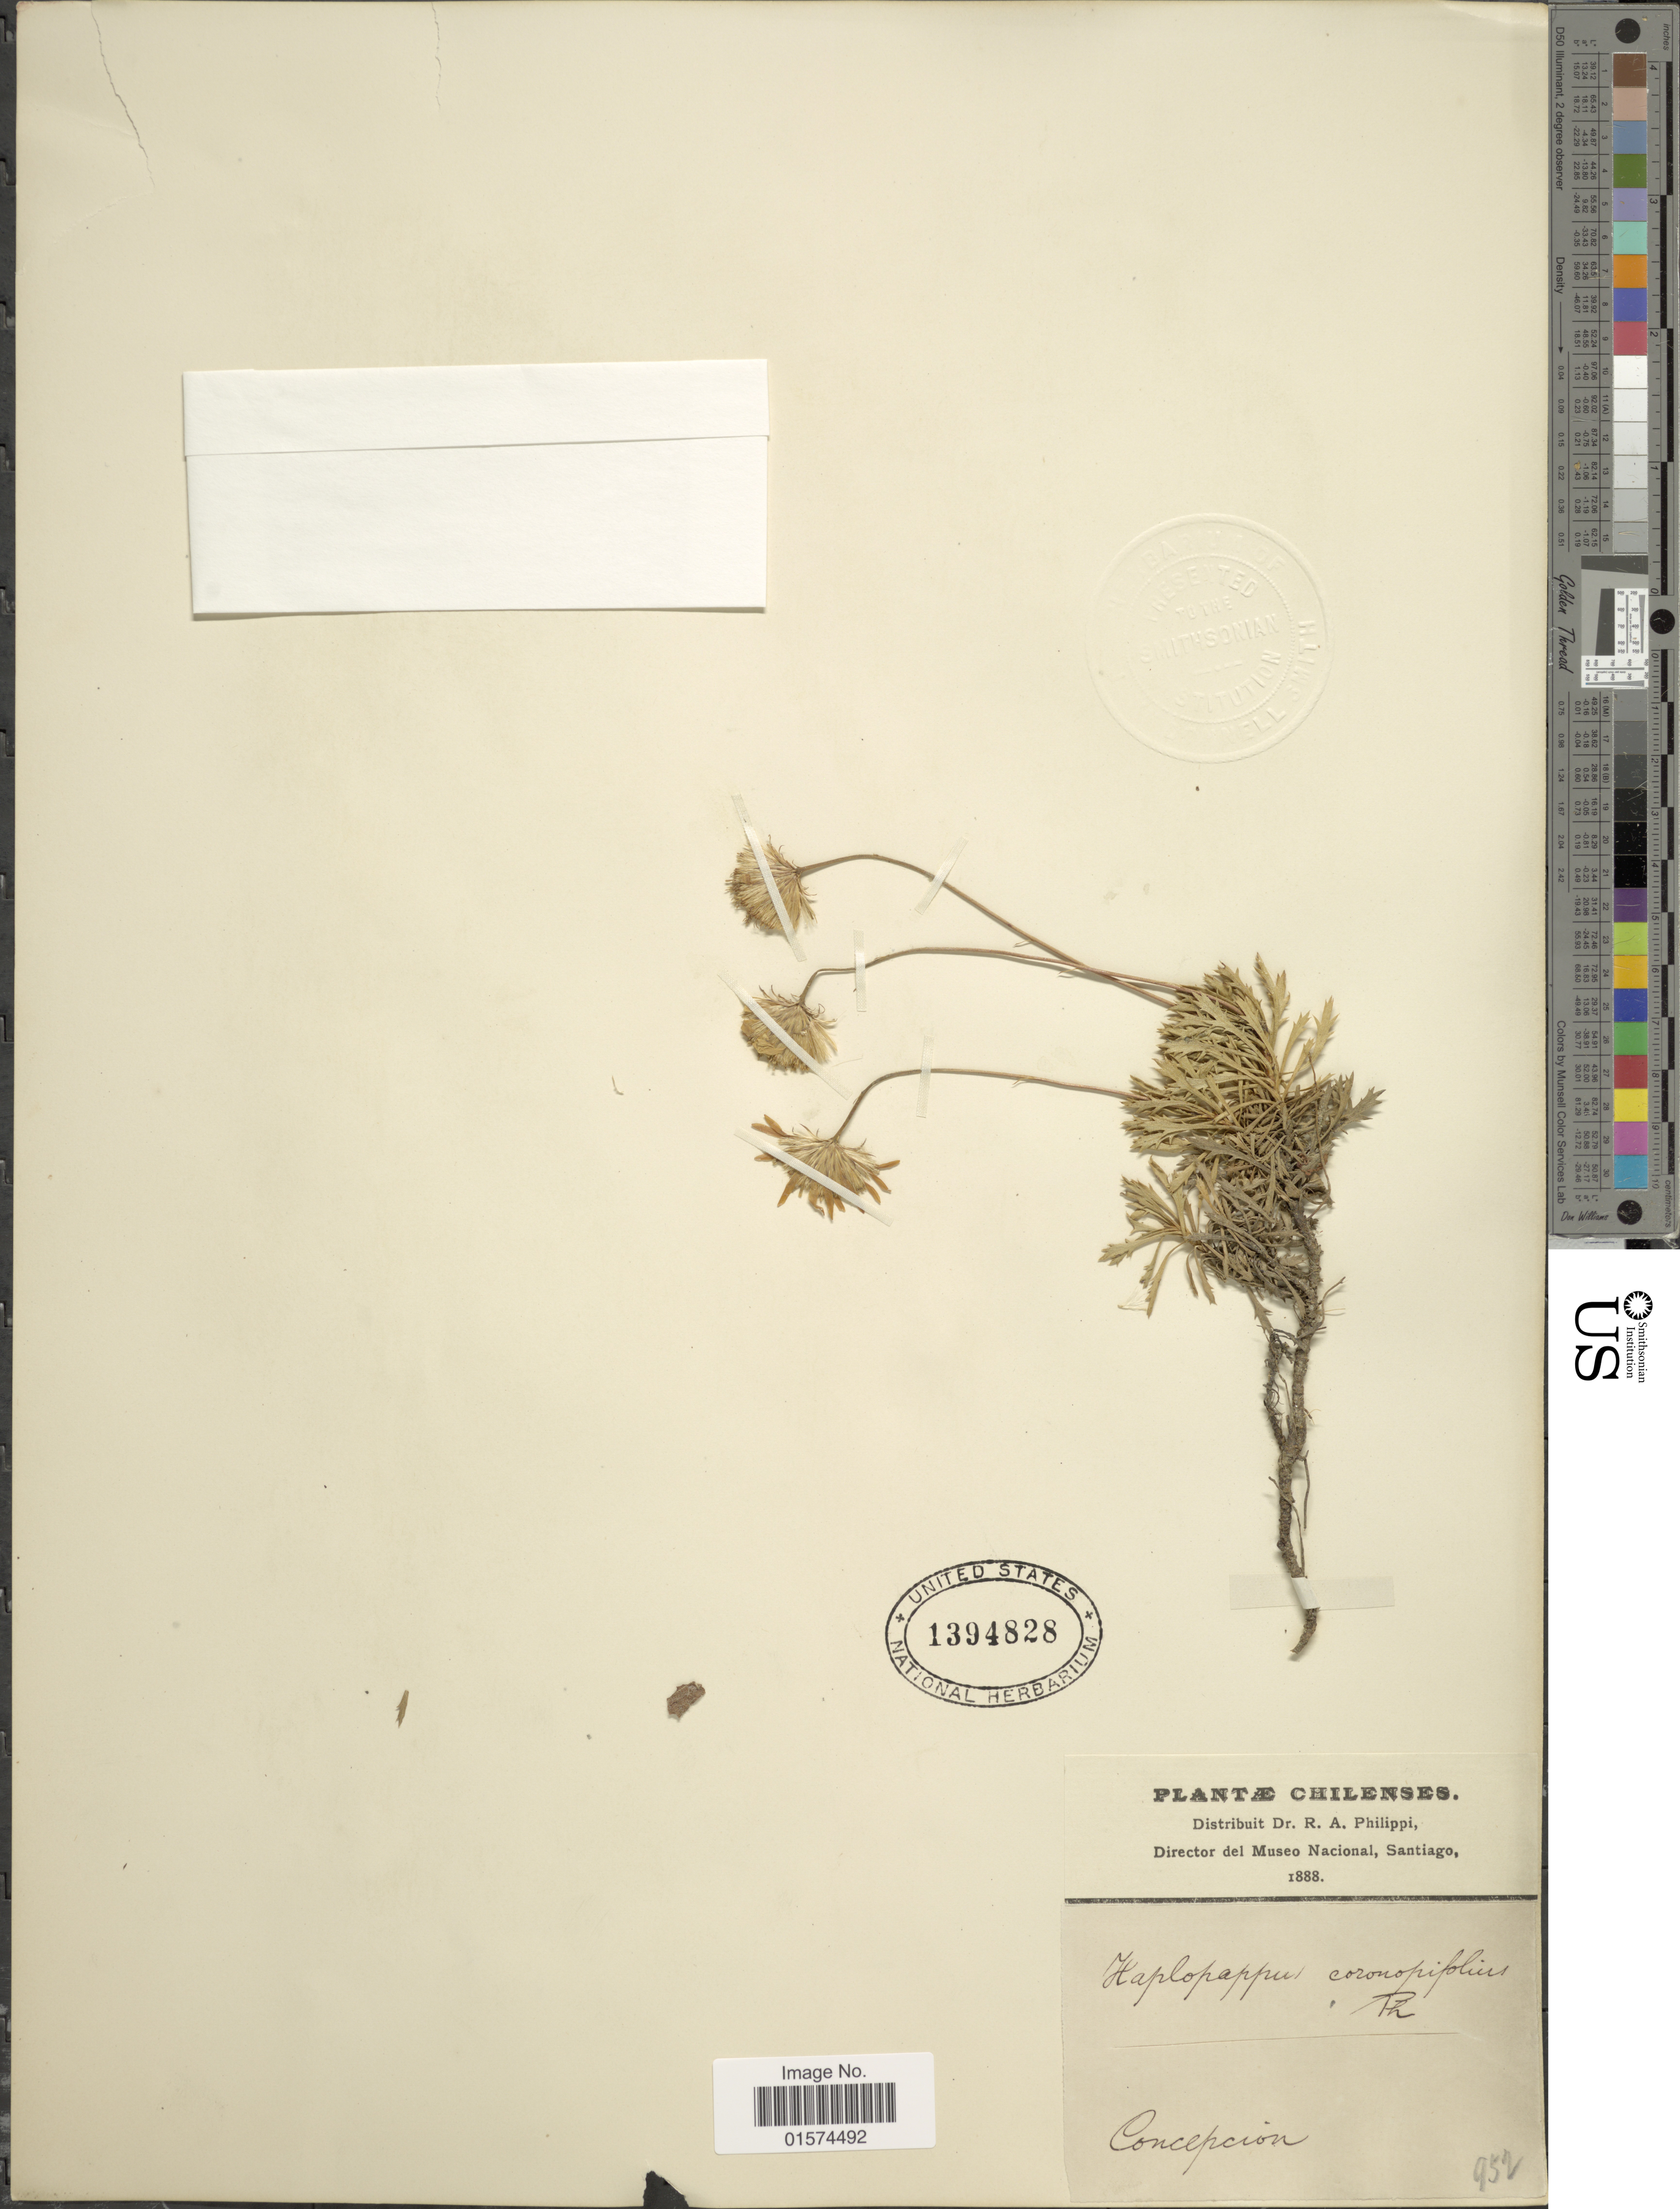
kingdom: Plantae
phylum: Tracheophyta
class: Magnoliopsida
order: Asterales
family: Asteraceae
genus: Haplopappus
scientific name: Haplopappus coronopifolius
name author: (Less.) DC.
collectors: R. A. Philippi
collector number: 952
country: Chile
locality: Concepcion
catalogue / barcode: US 1394828